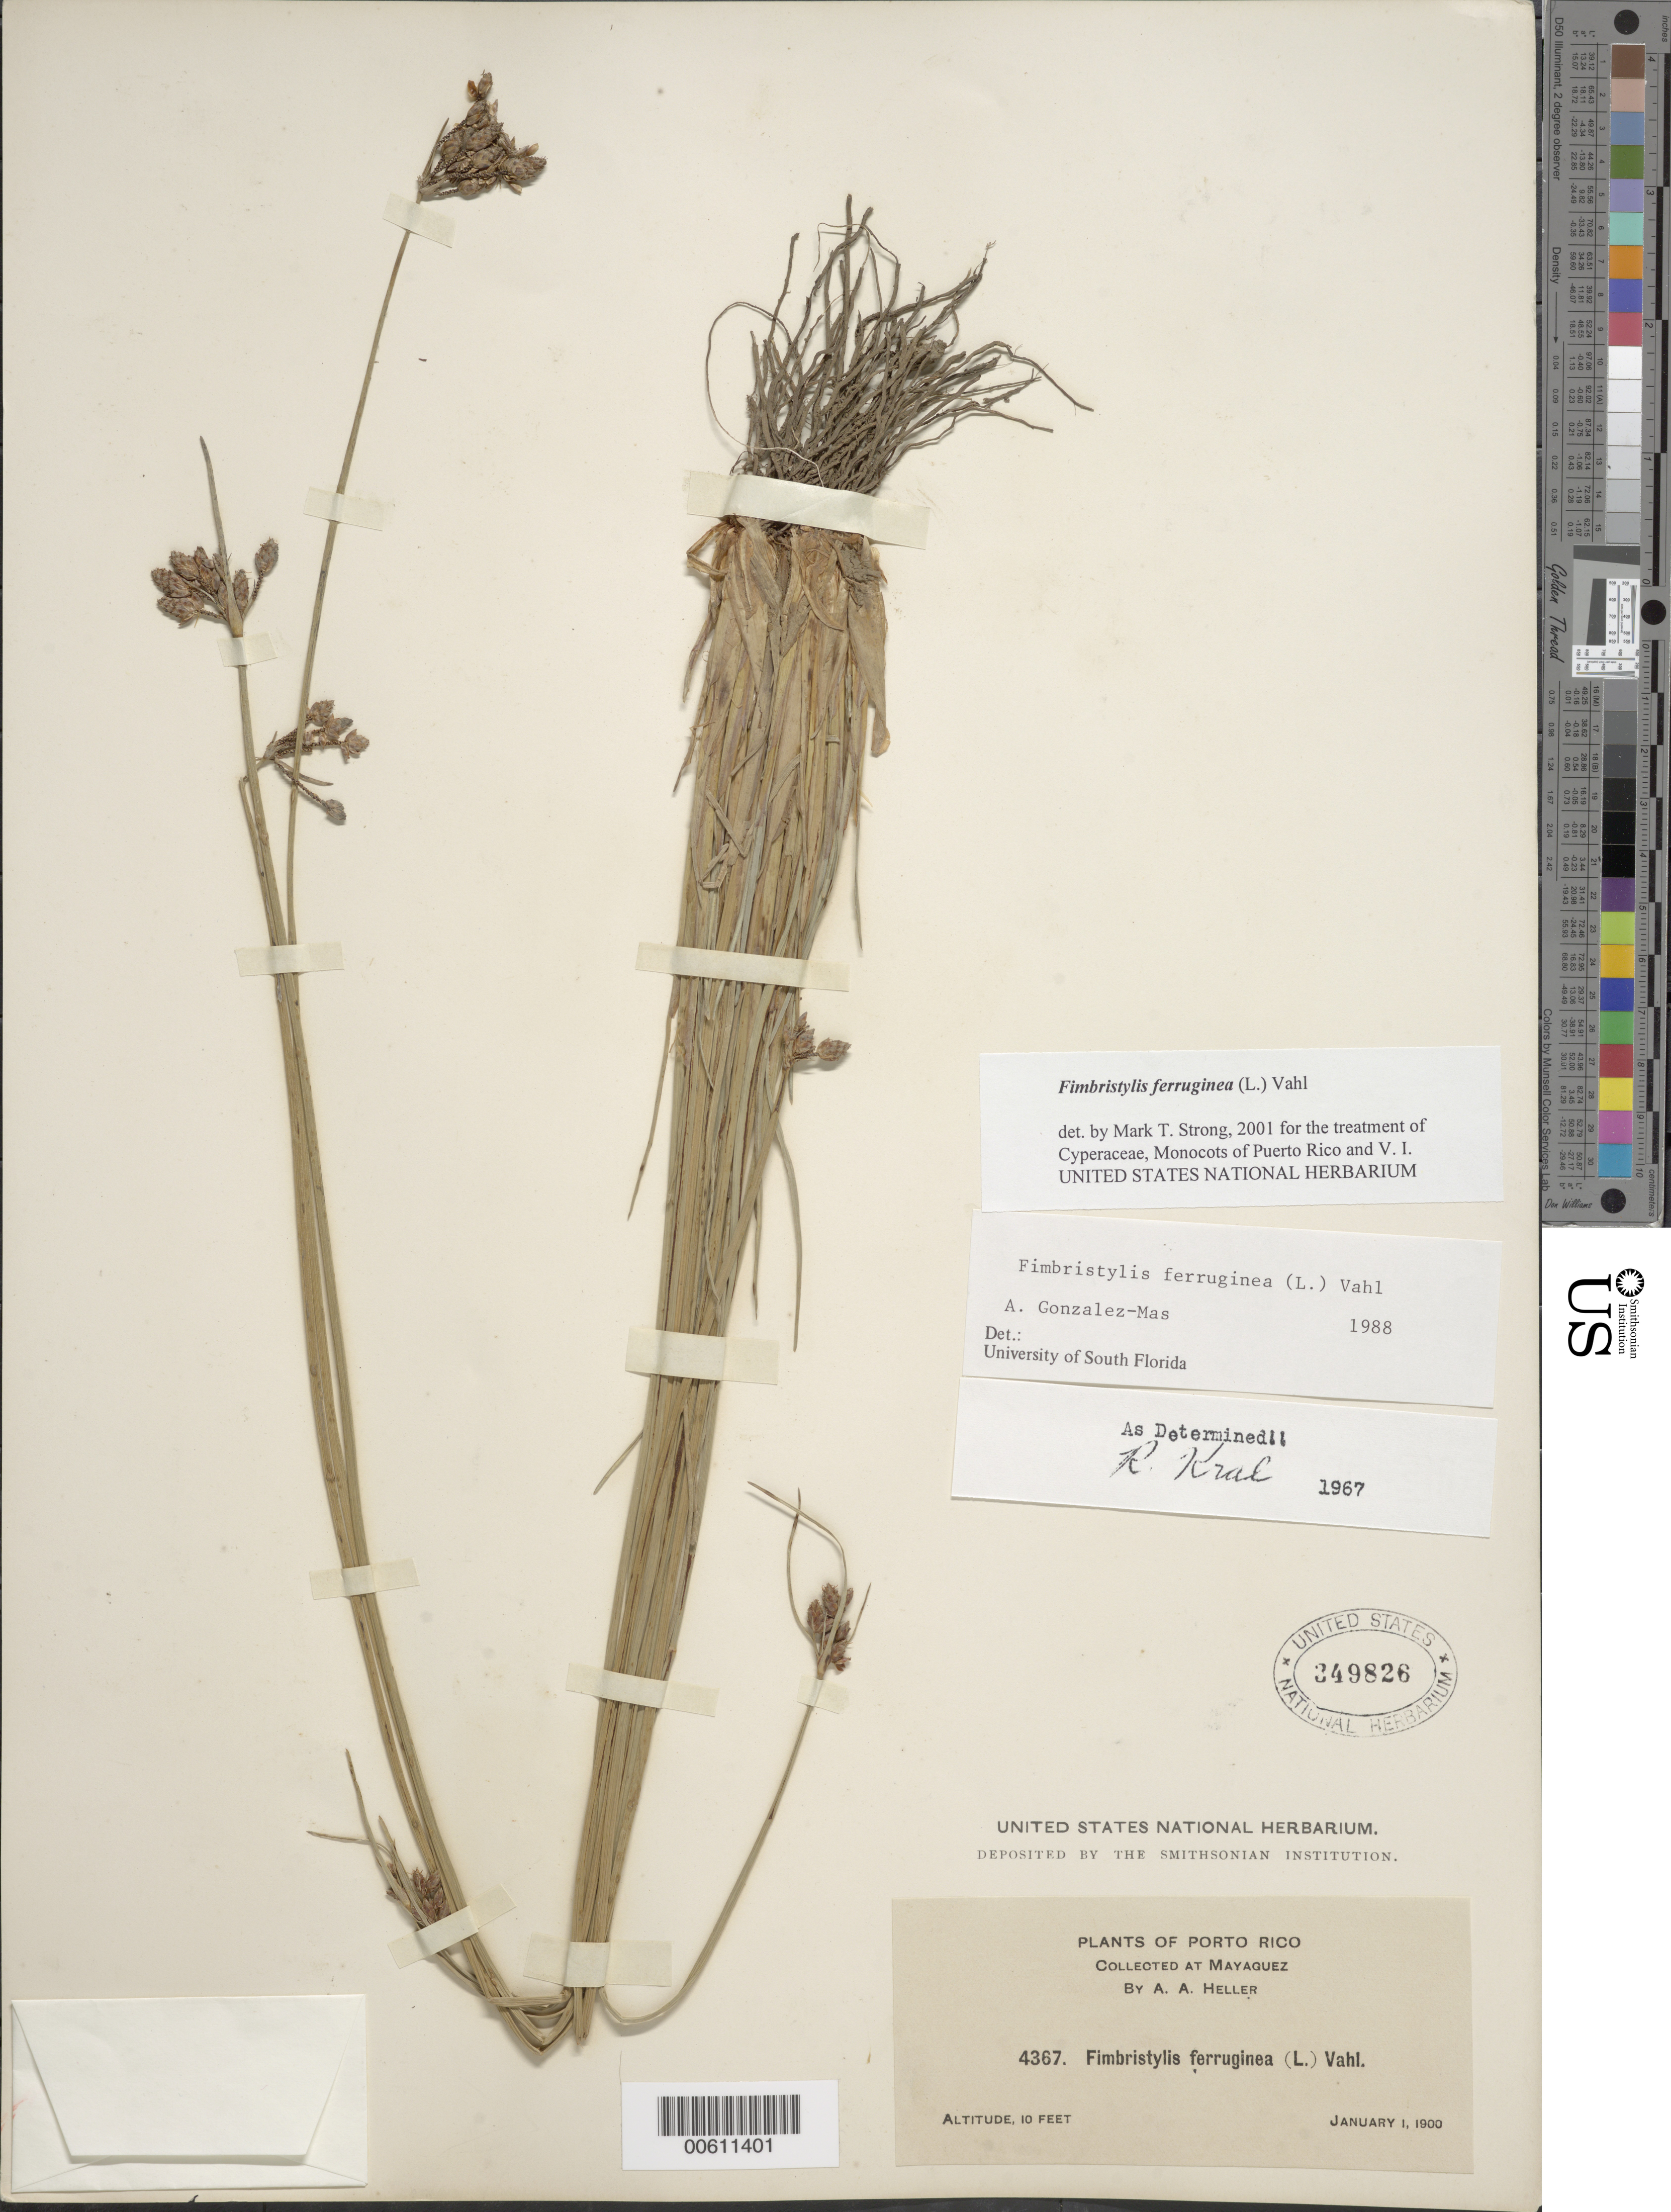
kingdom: Plantae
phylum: Tracheophyta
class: Liliopsida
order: Poales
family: Cyperaceae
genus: Fimbristylis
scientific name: Fimbristylis ferruginea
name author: (L.) Vahl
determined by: Strong, M. T., (US), Smithsonian Institution - National Museum of Natural History (UNITED STATES)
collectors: A. A. Heller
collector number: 4367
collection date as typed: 01 Jan 1900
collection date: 1900-01-01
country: Puerto Rico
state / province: Mayagüez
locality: Mayagüez.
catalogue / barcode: US 349826